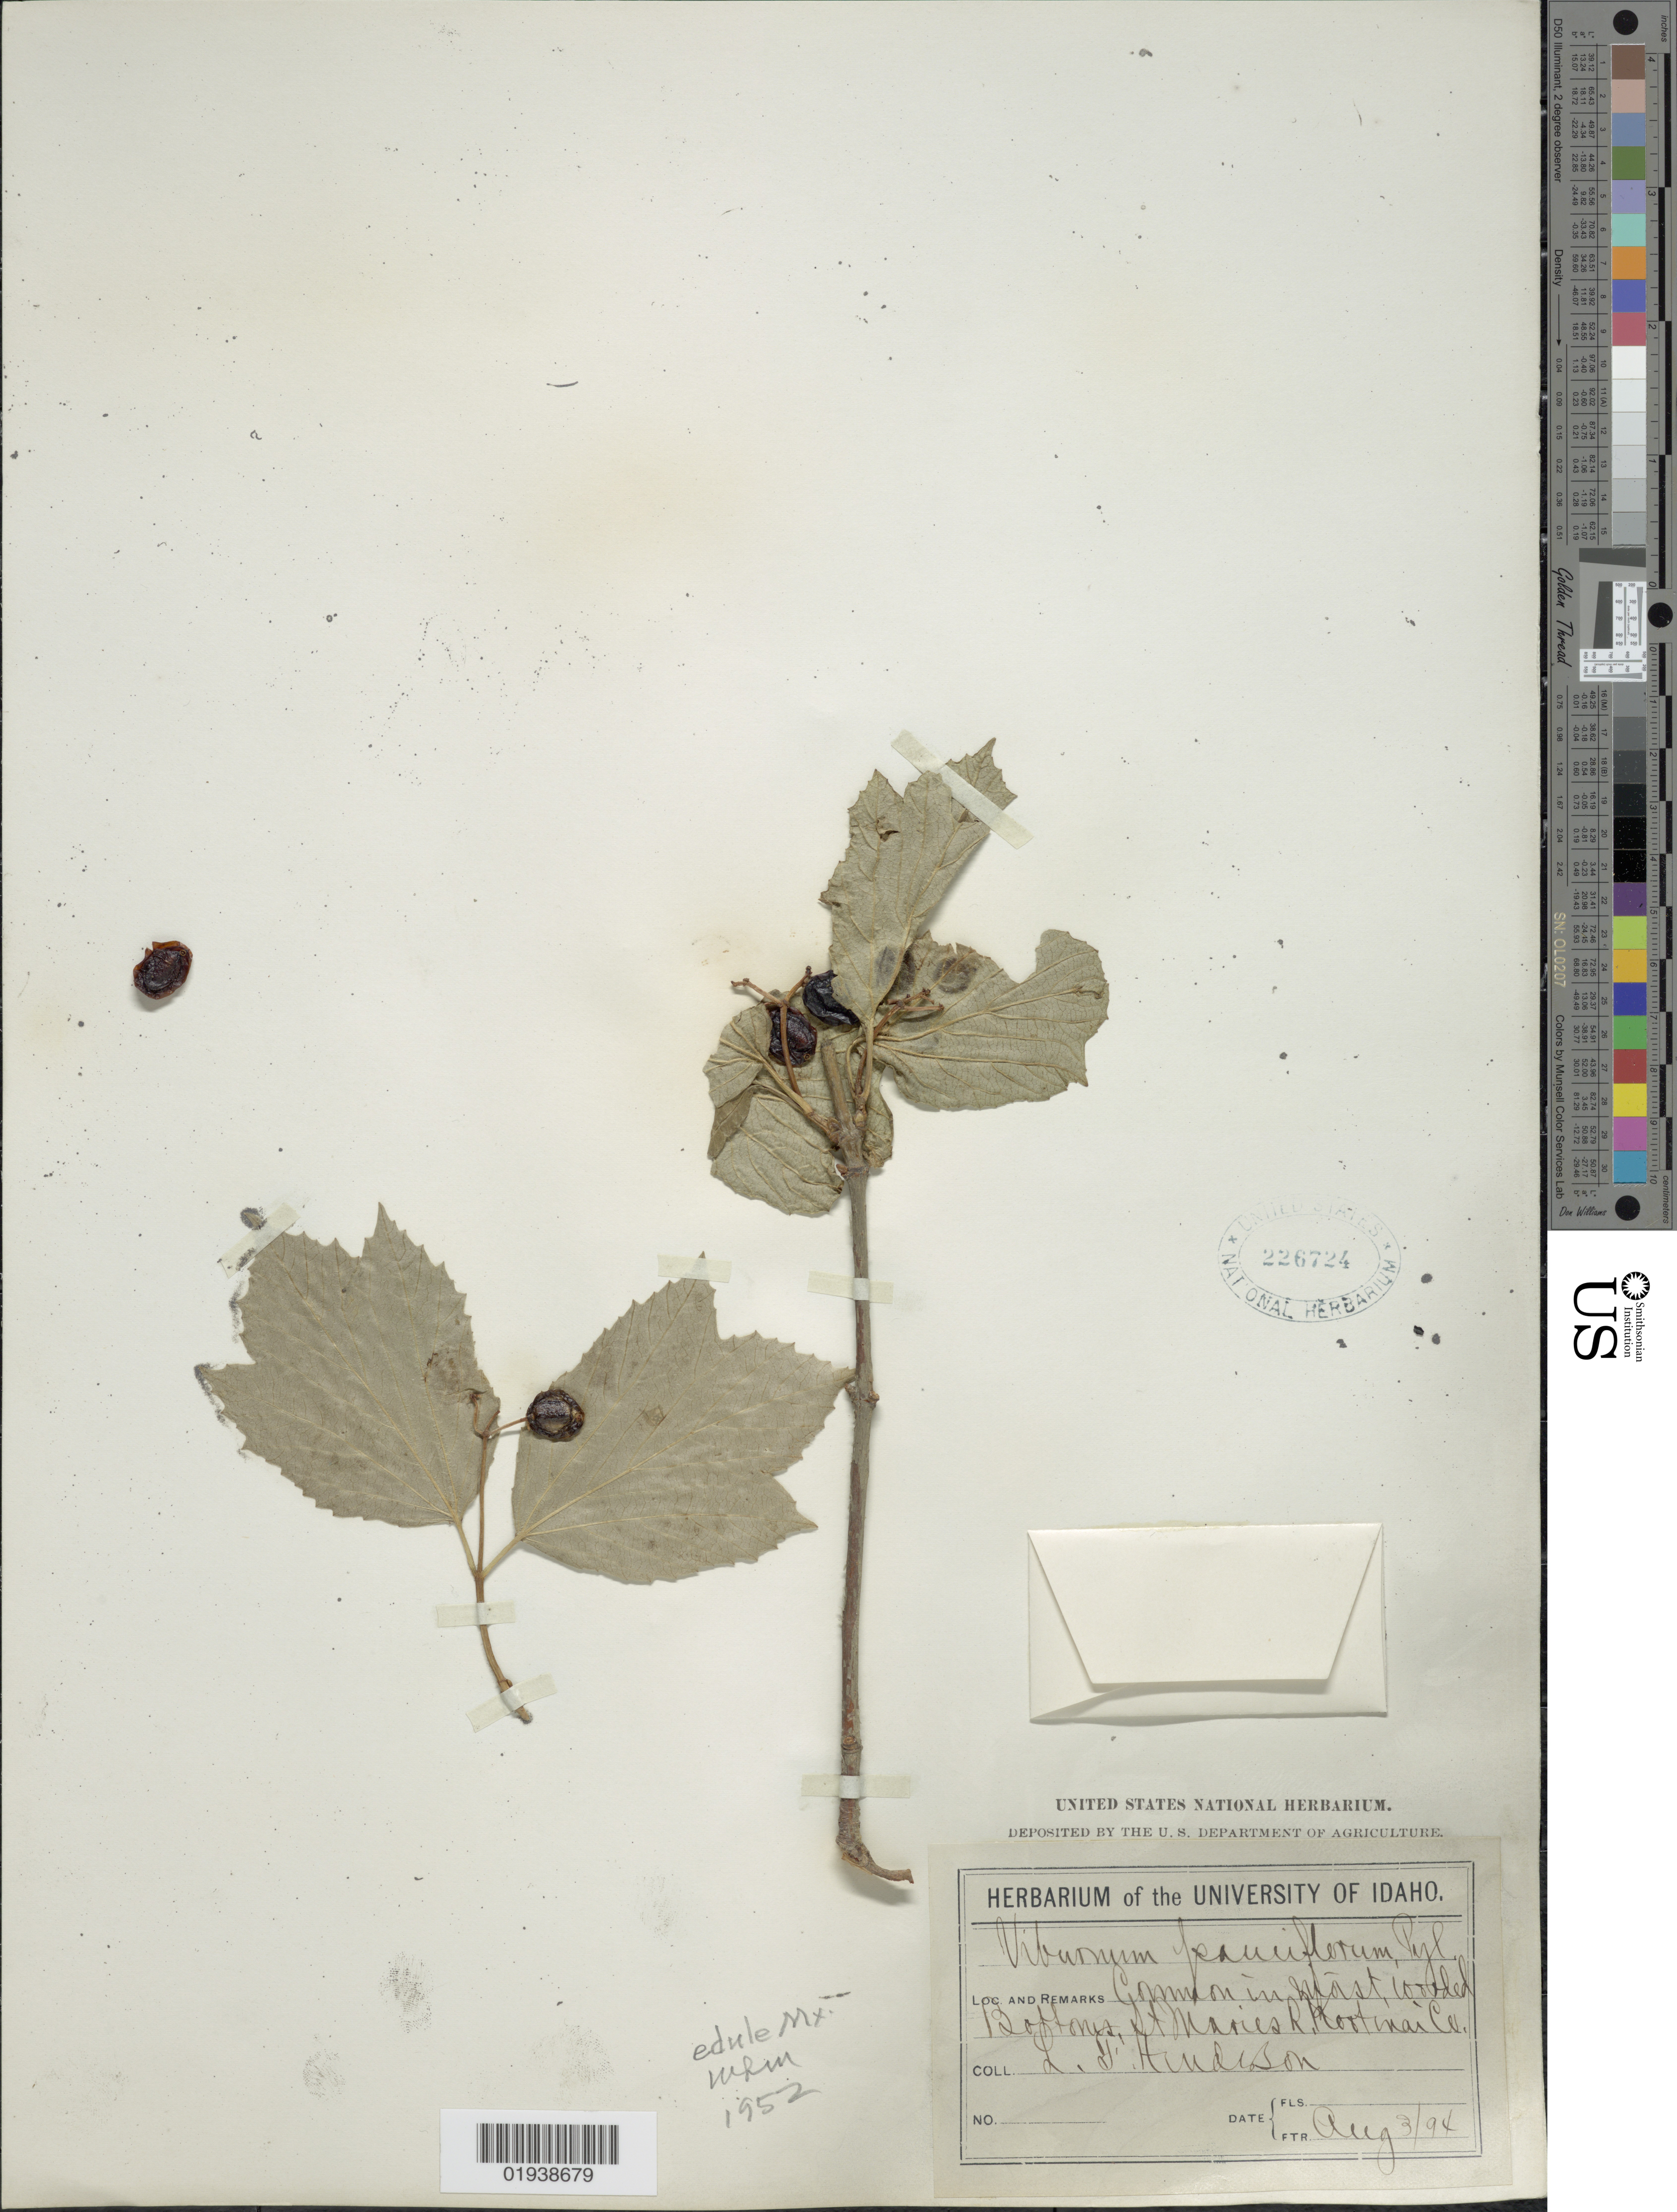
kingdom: Plantae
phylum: Tracheophyta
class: Magnoliopsida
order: Dipsacales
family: Viburnaceae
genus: Viburnum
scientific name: Viburnum edule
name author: (Michx.) Raf.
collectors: L. Henderson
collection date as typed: Transcribed d/m/y: 3/8/94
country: United States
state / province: Idaho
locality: St. Maries R. Kootenai Co.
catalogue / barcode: US 226724